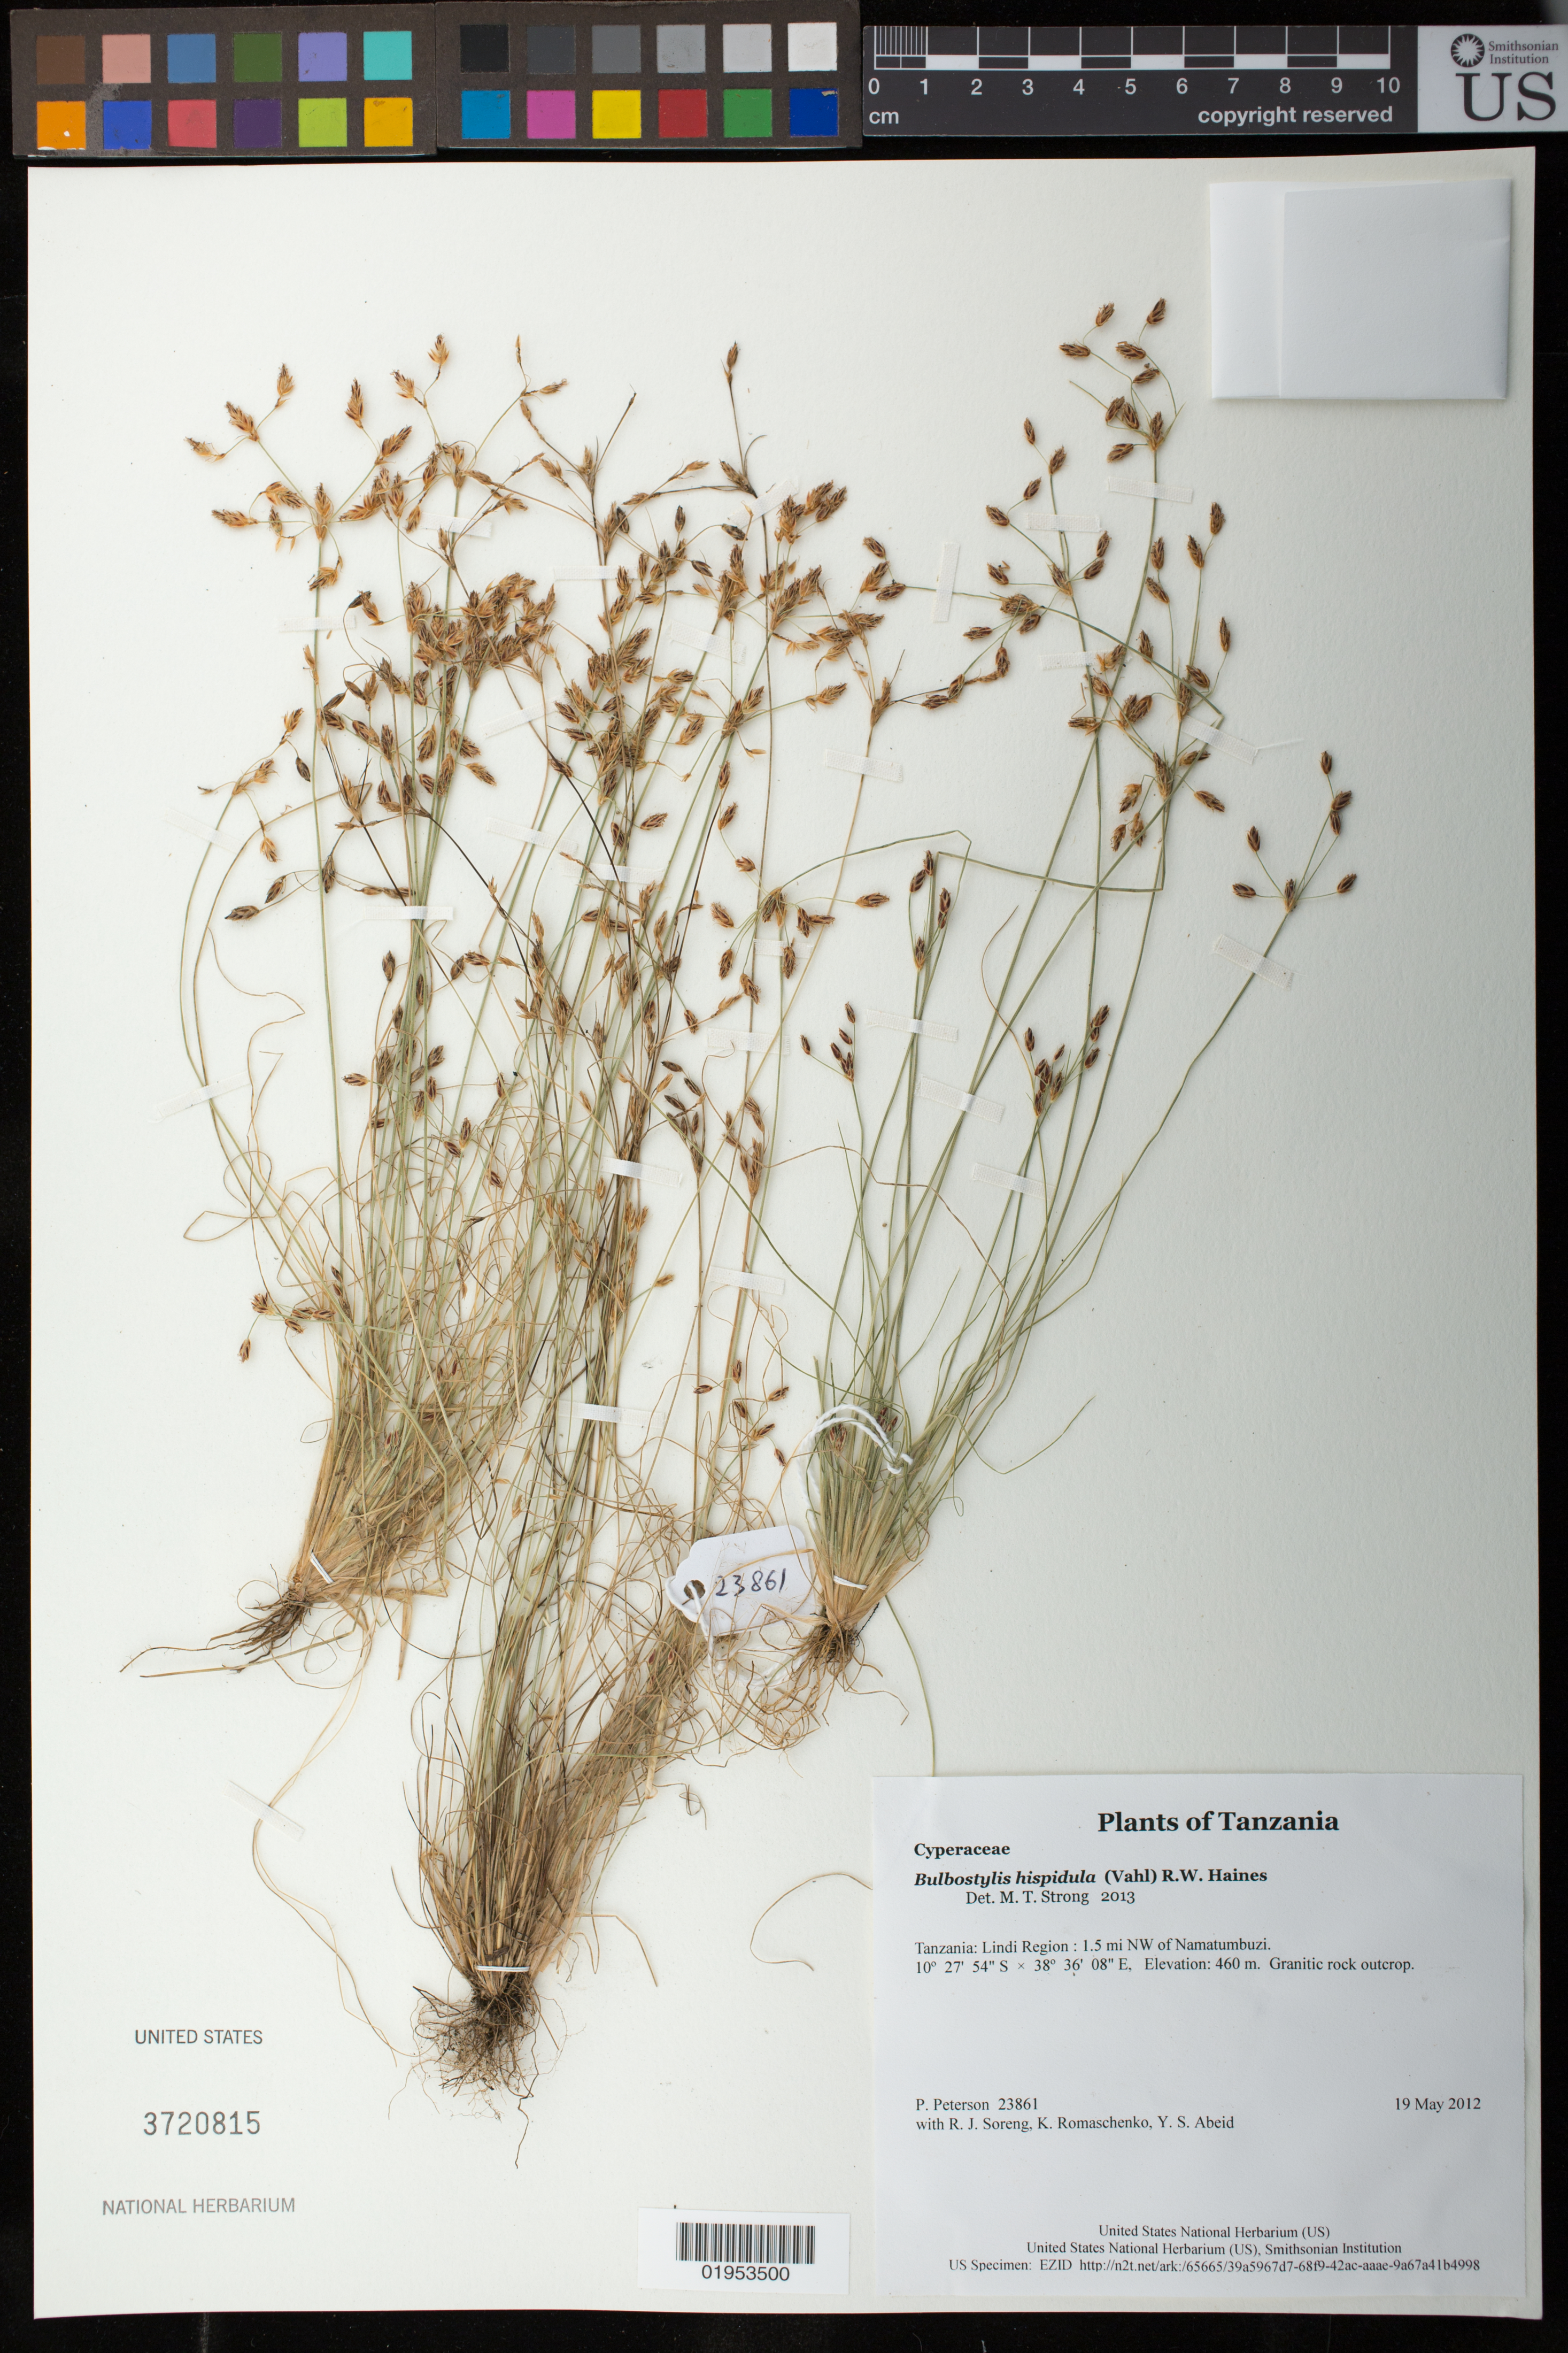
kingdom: Plantae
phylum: Tracheophyta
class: Liliopsida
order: Poales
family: Cyperaceae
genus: Bulbostylis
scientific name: Bulbostylis hispidula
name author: (Vahl) R.W. Haines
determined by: Strong, Mark T., (BOT), Smithsonian Institution - National Museum of Natural History (UNITED STATES)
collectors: P. M. Peterson, R. J. Soreng, K. Romaschenko & Y. Abeid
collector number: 23861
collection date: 2012-05-19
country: Tanzania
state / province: Lindi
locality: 1.5 mi NW of Namatumbuzi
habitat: Granitic rock outcrop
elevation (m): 460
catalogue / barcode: US 3720815